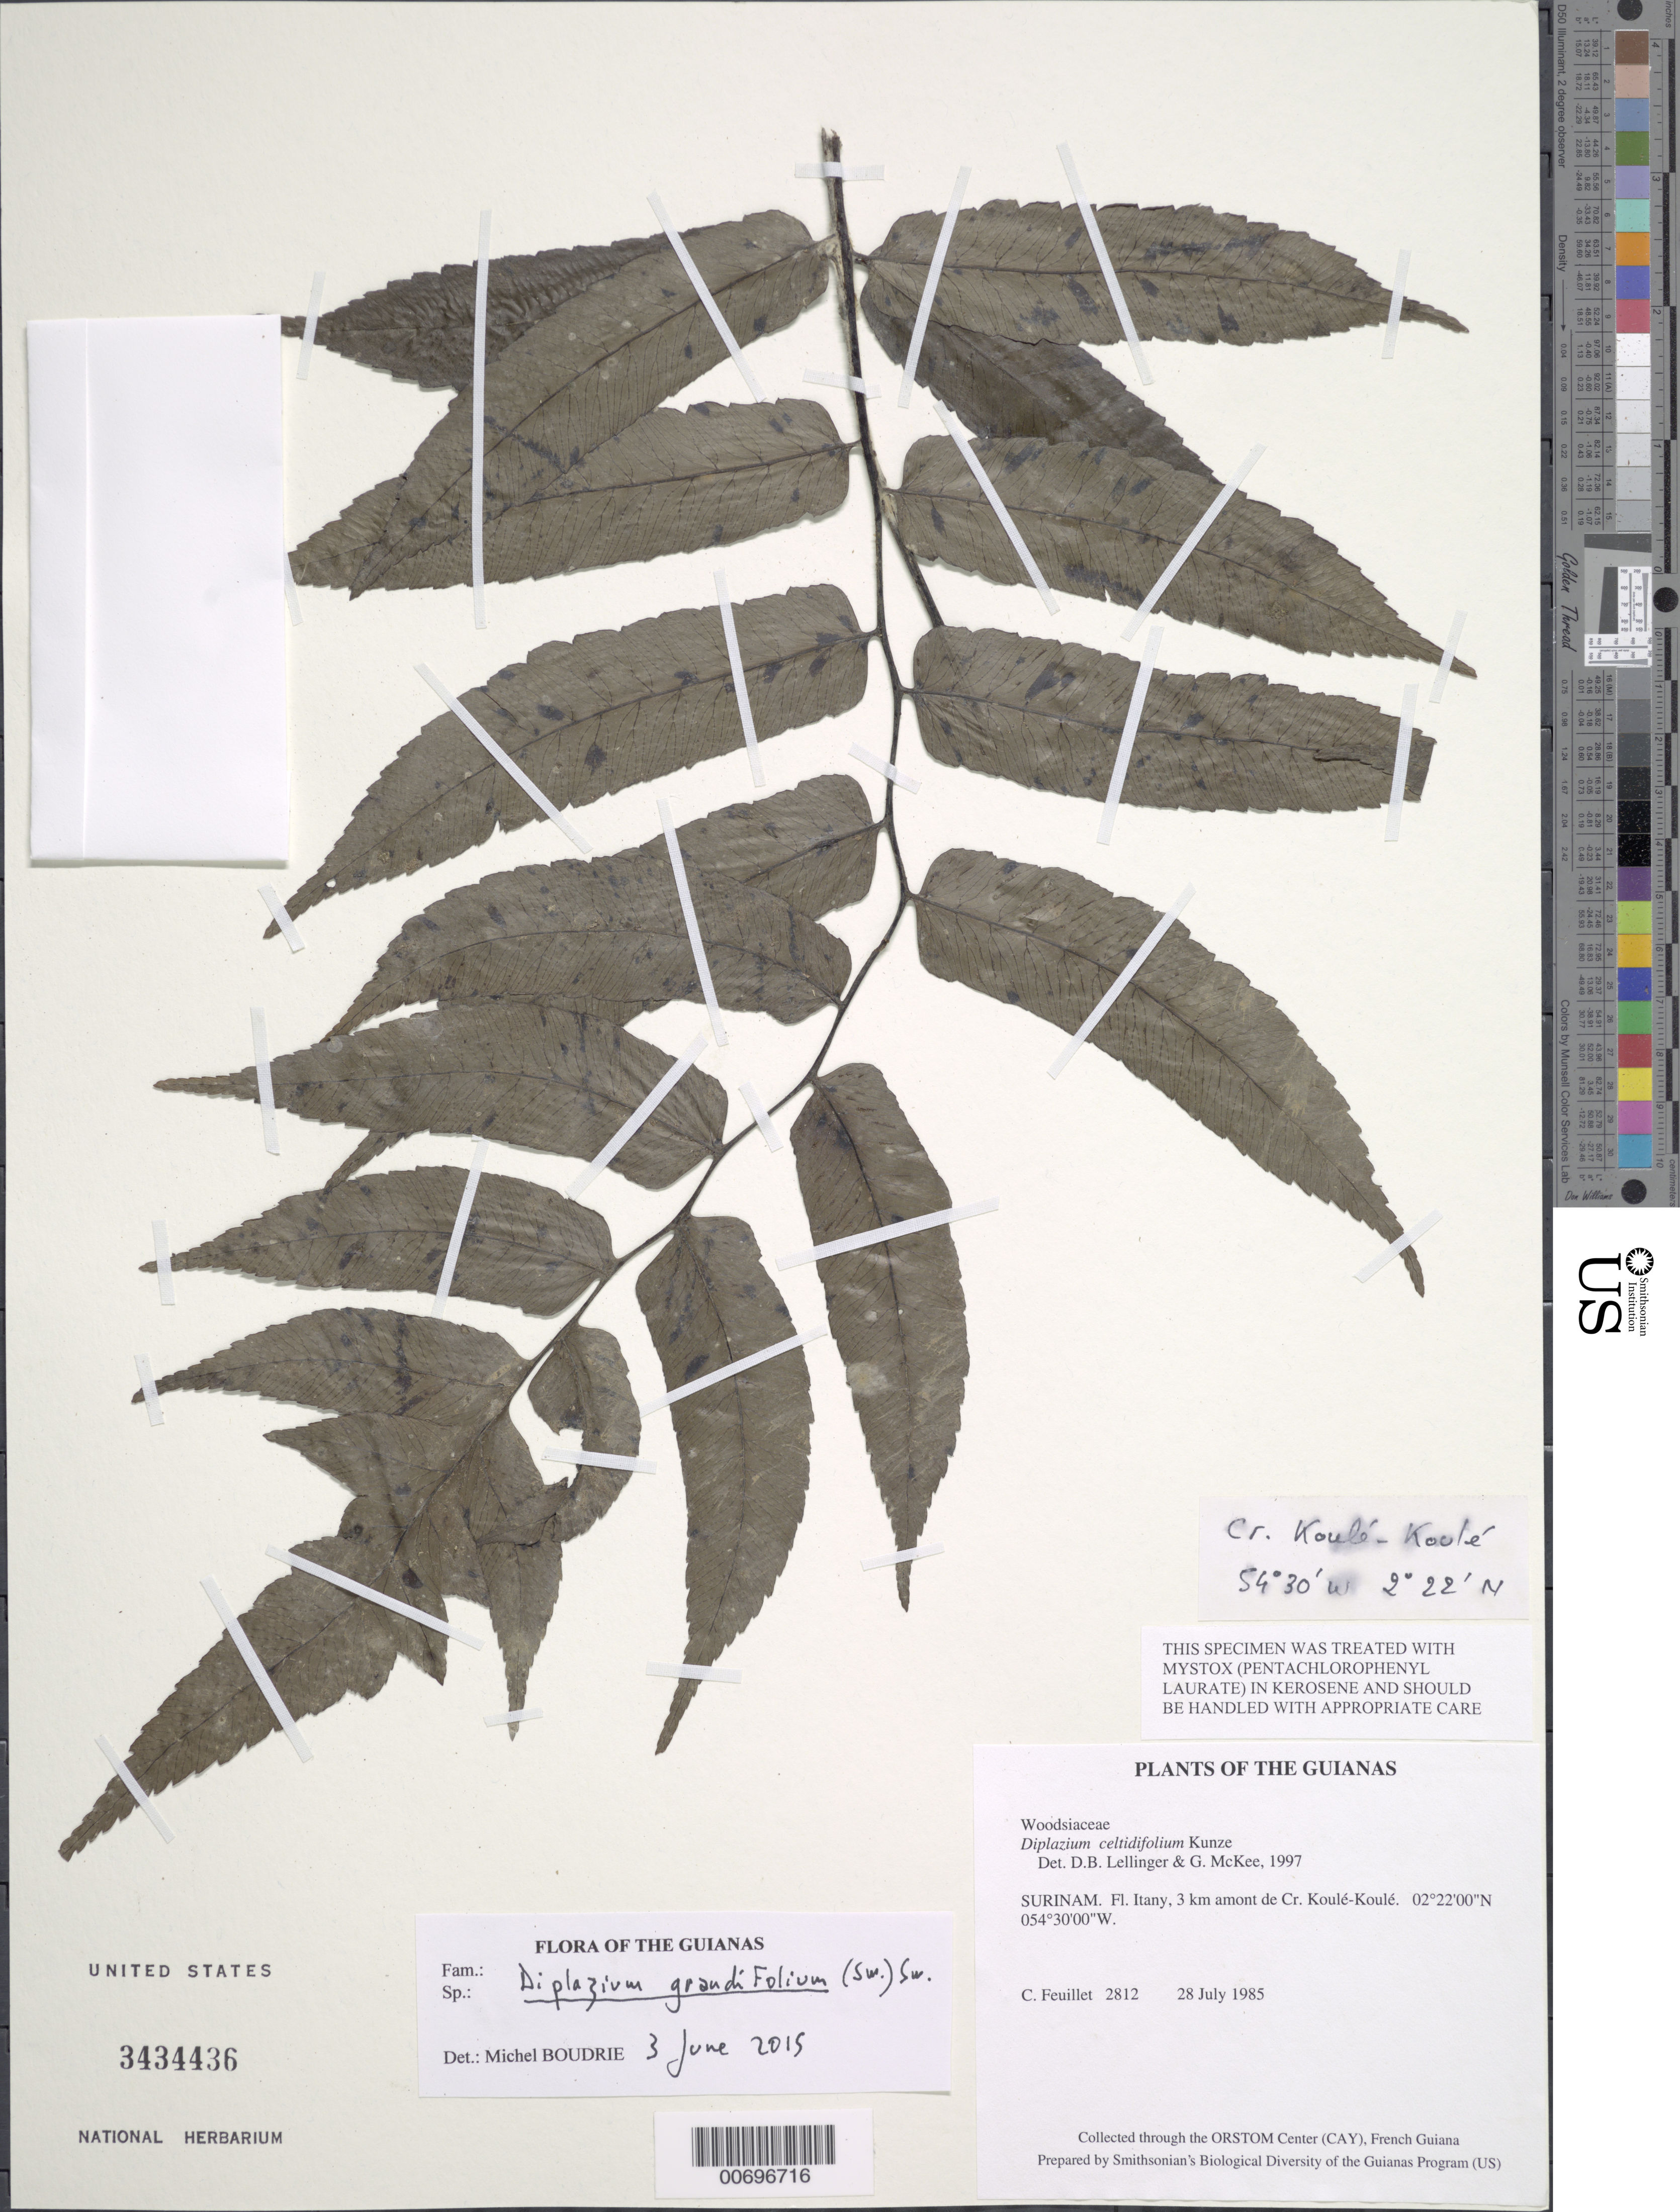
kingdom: Plantae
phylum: Tracheophyta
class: Polypodiopsida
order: Polypodiales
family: Athyriaceae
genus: Diplazium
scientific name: Diplazium grandifolium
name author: Sw.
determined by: Boudrie, M.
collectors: C. Feuillet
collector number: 2812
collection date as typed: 28-Jul-85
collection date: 1985-07-28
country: Suriname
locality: Litani R., 3 km amont de Cr. Koulé-Koulé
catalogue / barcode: US 3434436